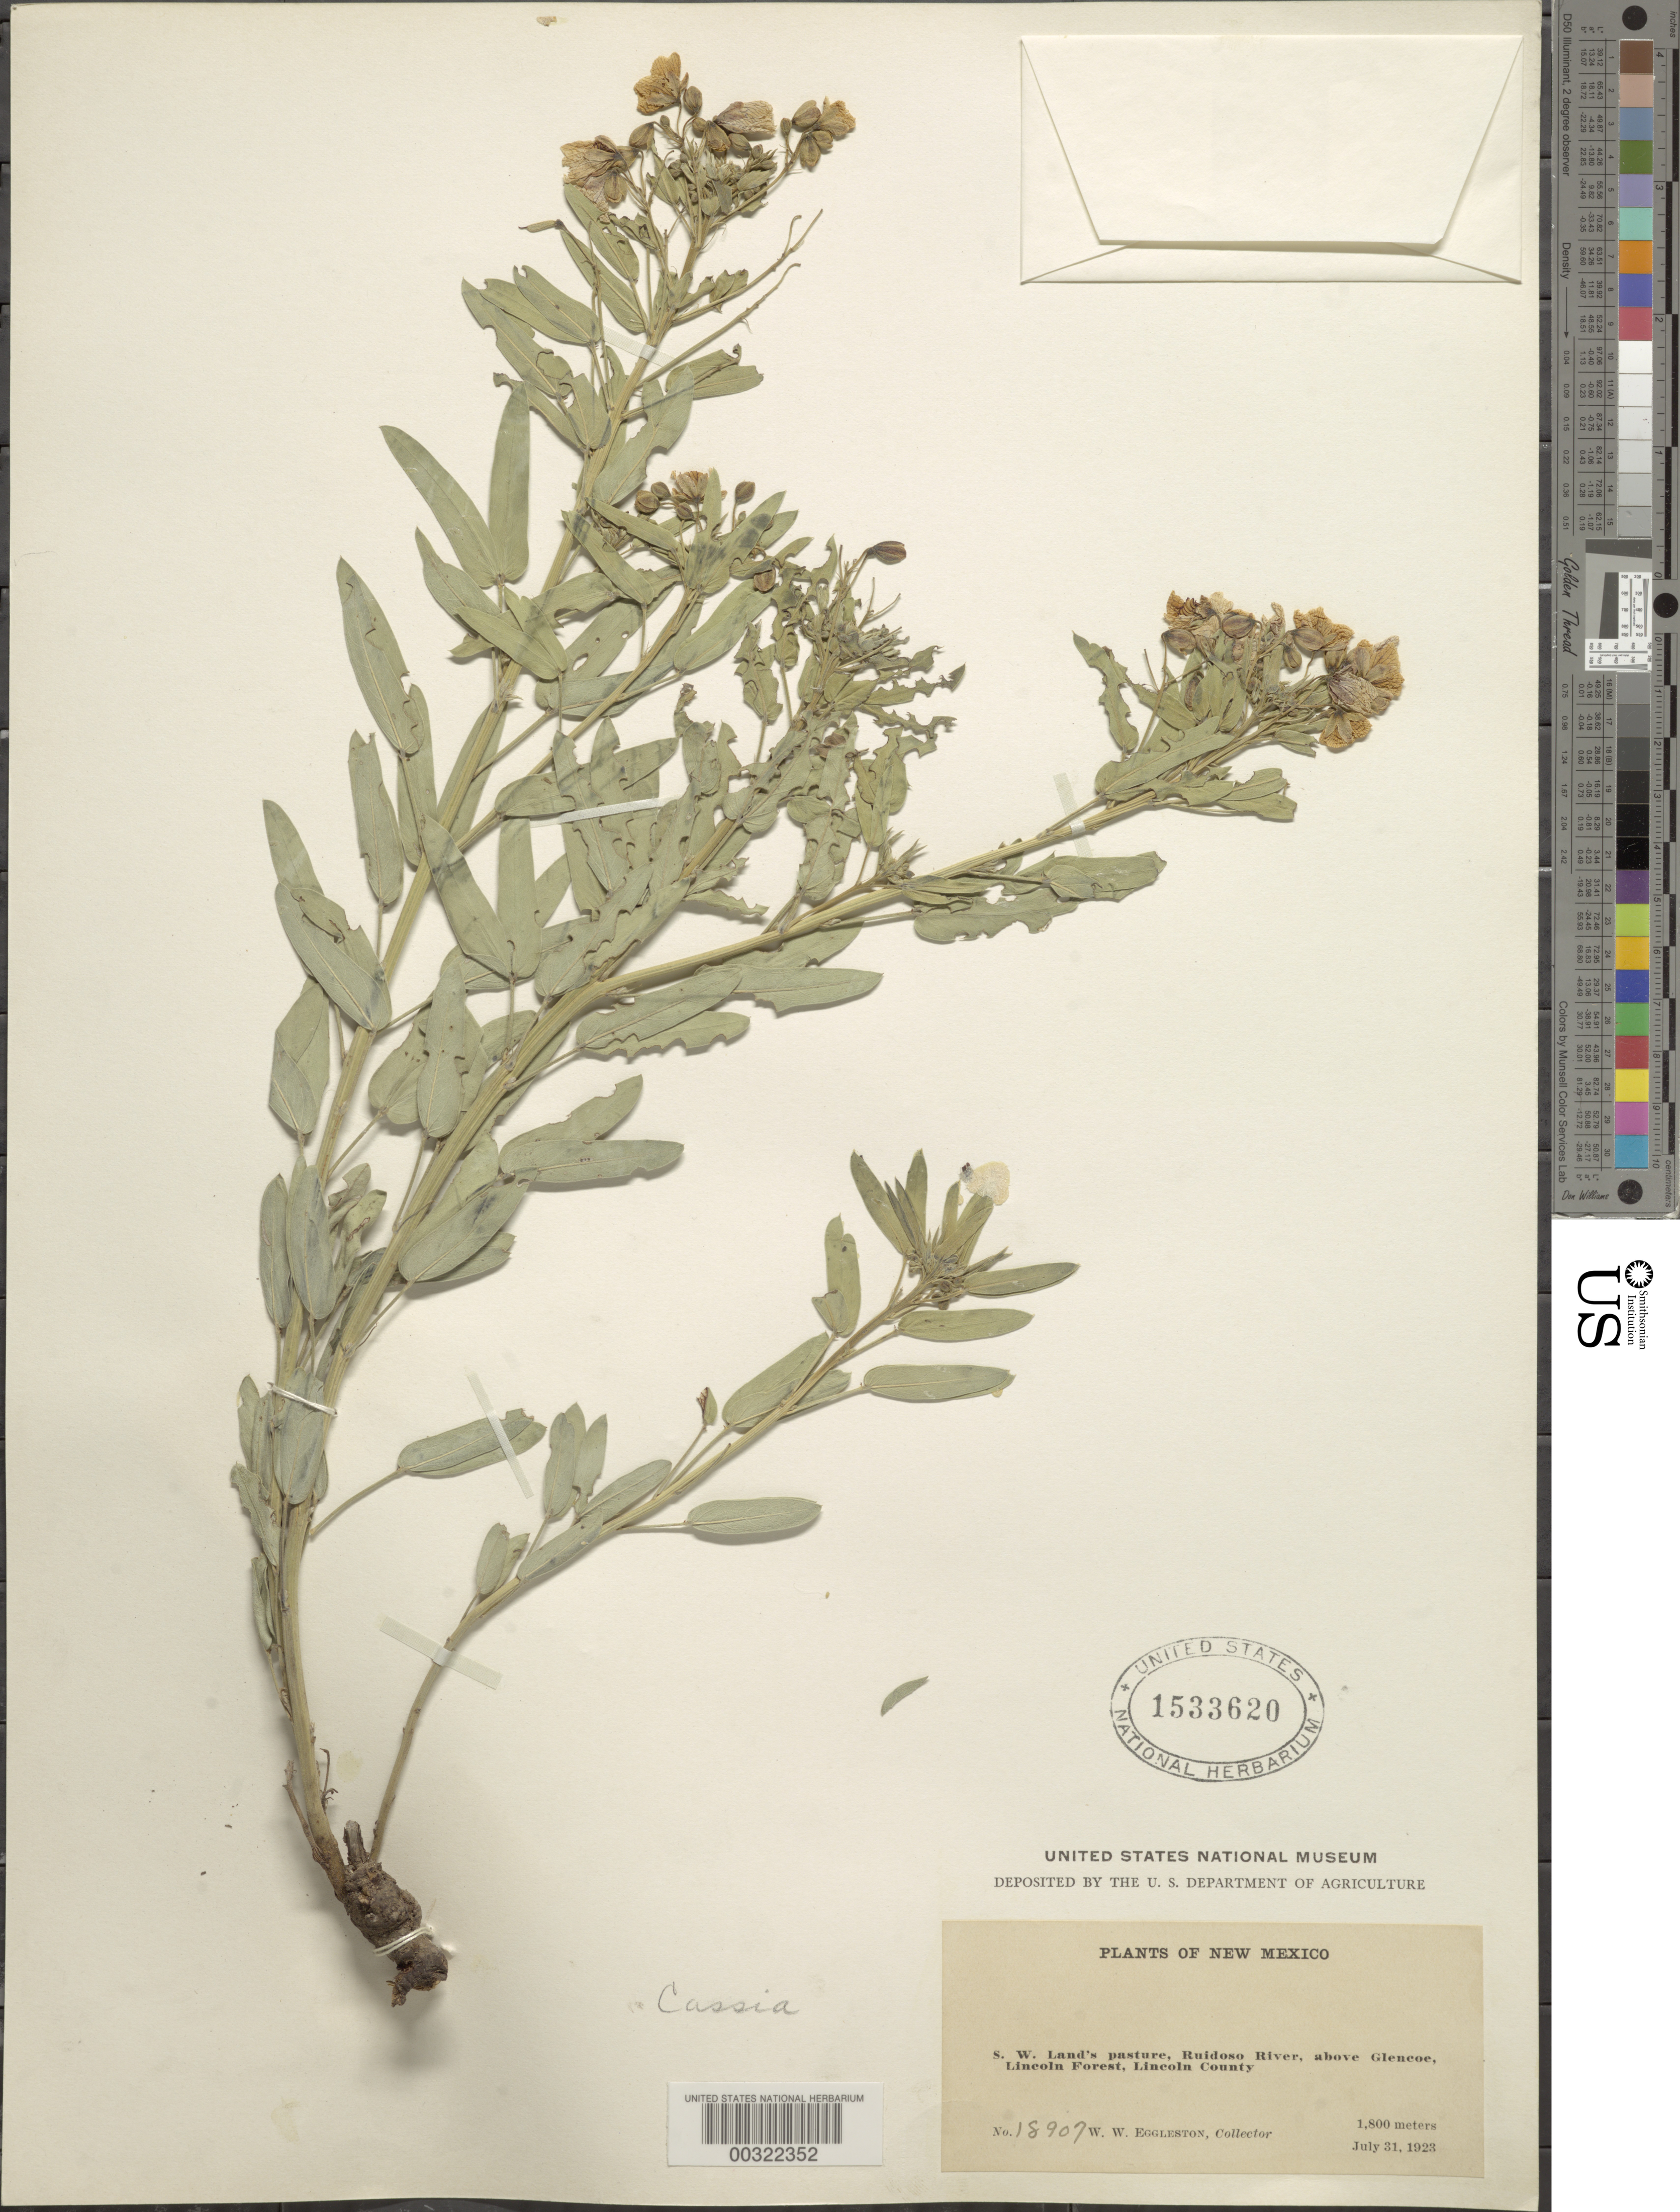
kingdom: Plantae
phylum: Tracheophyta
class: Magnoliopsida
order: Fabales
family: Fabaceae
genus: Senna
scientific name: Senna roemeriana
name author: (Scheele) H.S. Irwin & Barneby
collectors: W. W. Eggleston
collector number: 18907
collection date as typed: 21 Jul 1923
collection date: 1923-07-21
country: United States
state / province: New Mexico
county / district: Lincoln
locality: S.w. land's pasture, ruidoso river, above glencoe, lincoln forest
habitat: Pasture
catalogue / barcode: US 1533620